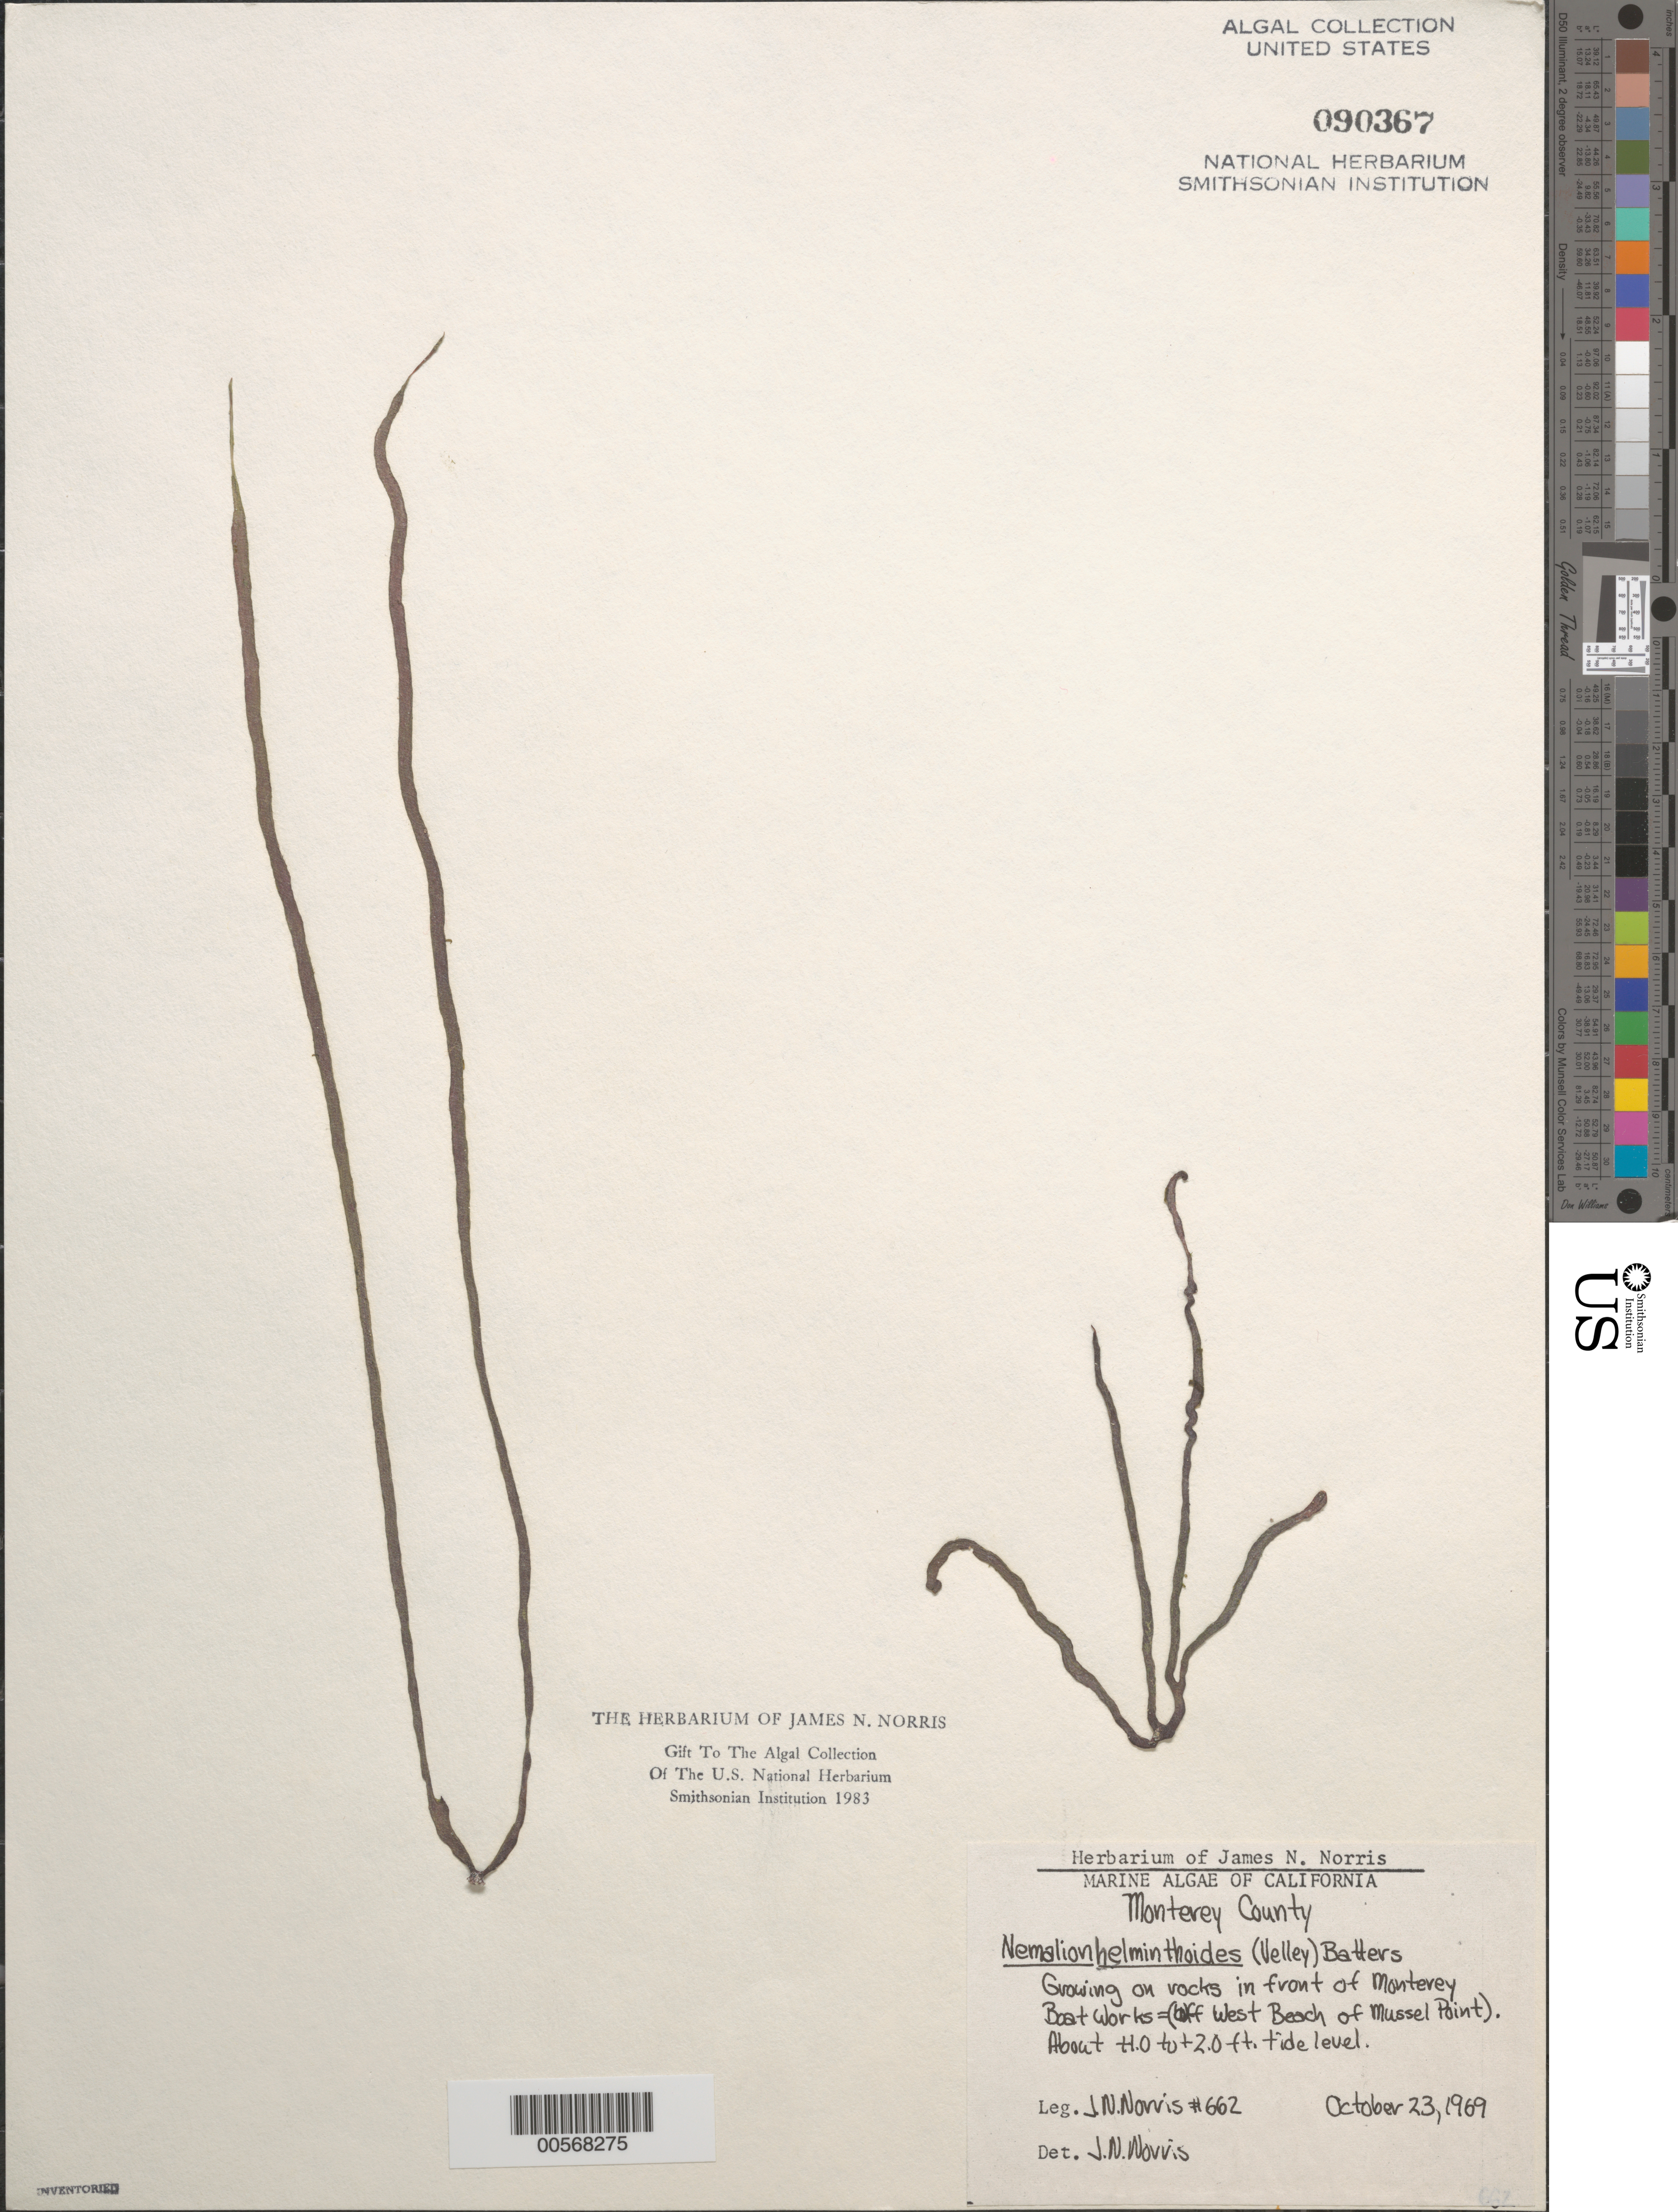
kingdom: Plantae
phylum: Rhodophyta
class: Florideophyceae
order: Nemaliales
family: Nemaliaceae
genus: Nemalion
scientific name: Nemalion multifidum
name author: (Lyngb.) Chauvin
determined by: Algae name updating Project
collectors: J. N. Norris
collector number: JN-662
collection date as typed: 23 Oct 1969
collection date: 1969-10-23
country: United States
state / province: California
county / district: Monterey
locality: Mussel Point, Monterey Boat Works, off west beach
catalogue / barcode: US 90367